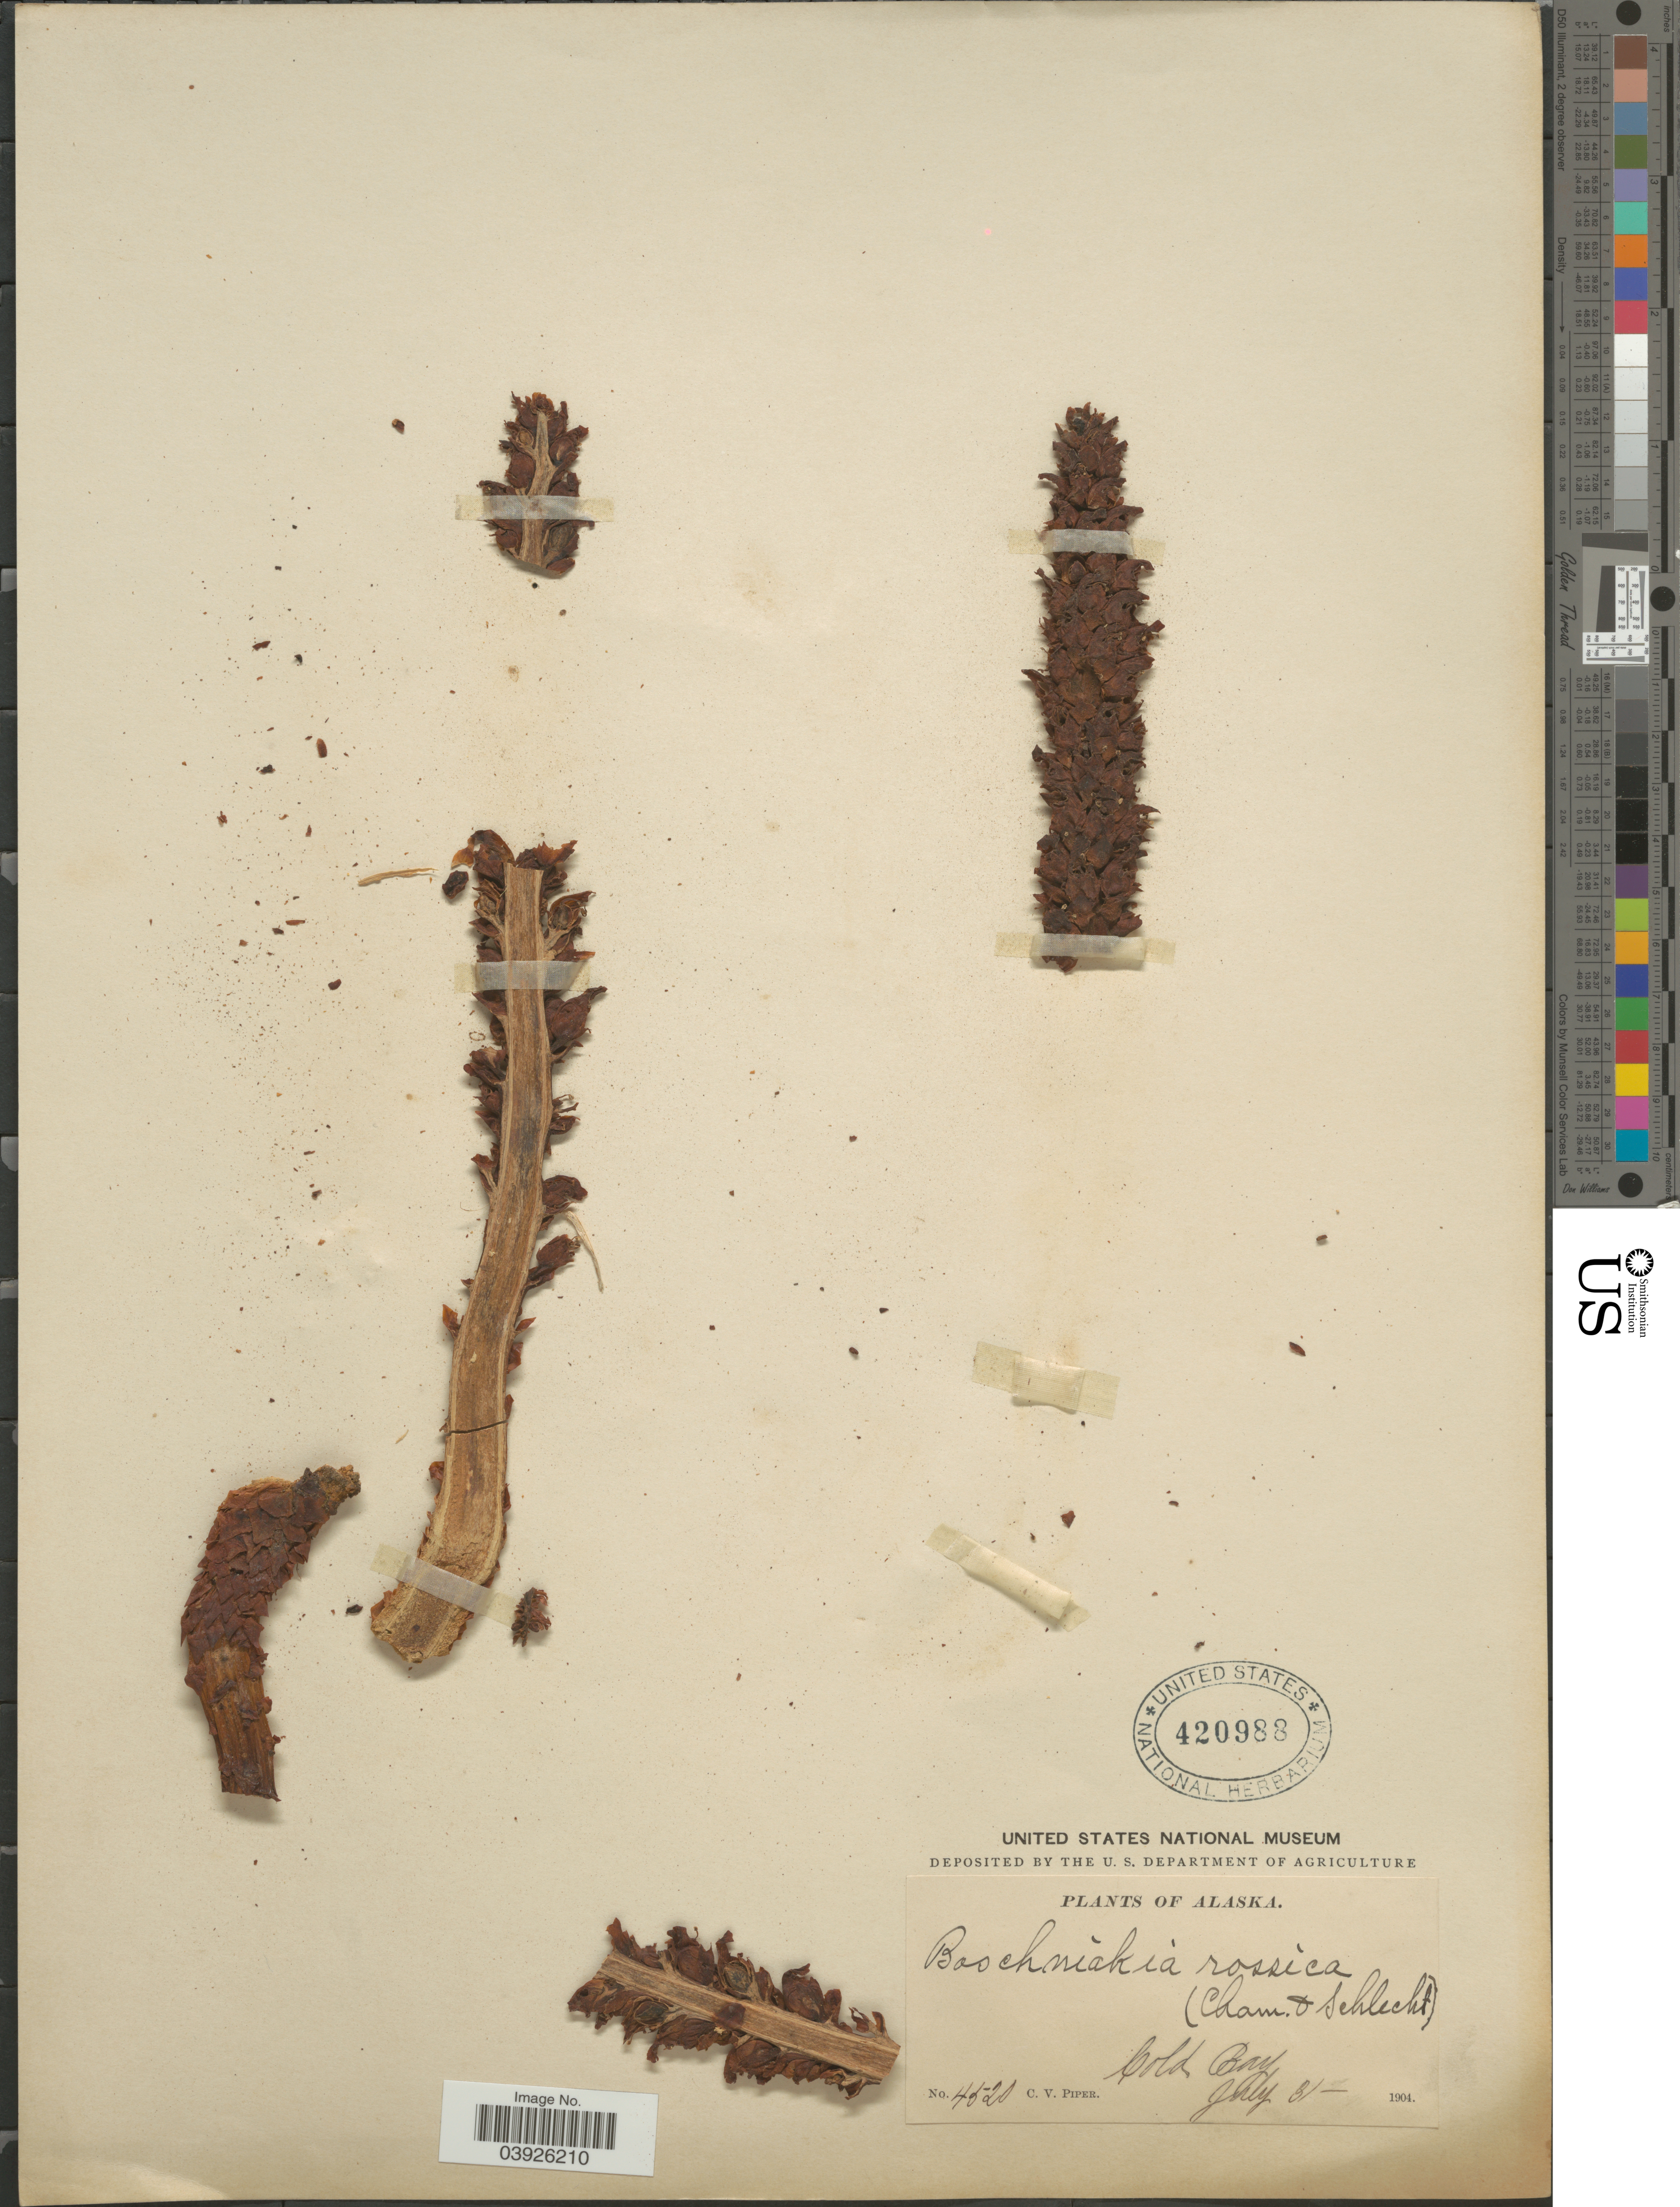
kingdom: Plantae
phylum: Tracheophyta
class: Magnoliopsida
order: Lamiales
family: Orobanchaceae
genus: Boschniakia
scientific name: Boschniakia rossica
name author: (Cham. & Schltdl.) B. Fedtsch.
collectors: C. V. Piper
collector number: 4520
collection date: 1904-07-31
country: United States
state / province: Alaska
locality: Cold Bay.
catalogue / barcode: US 420988